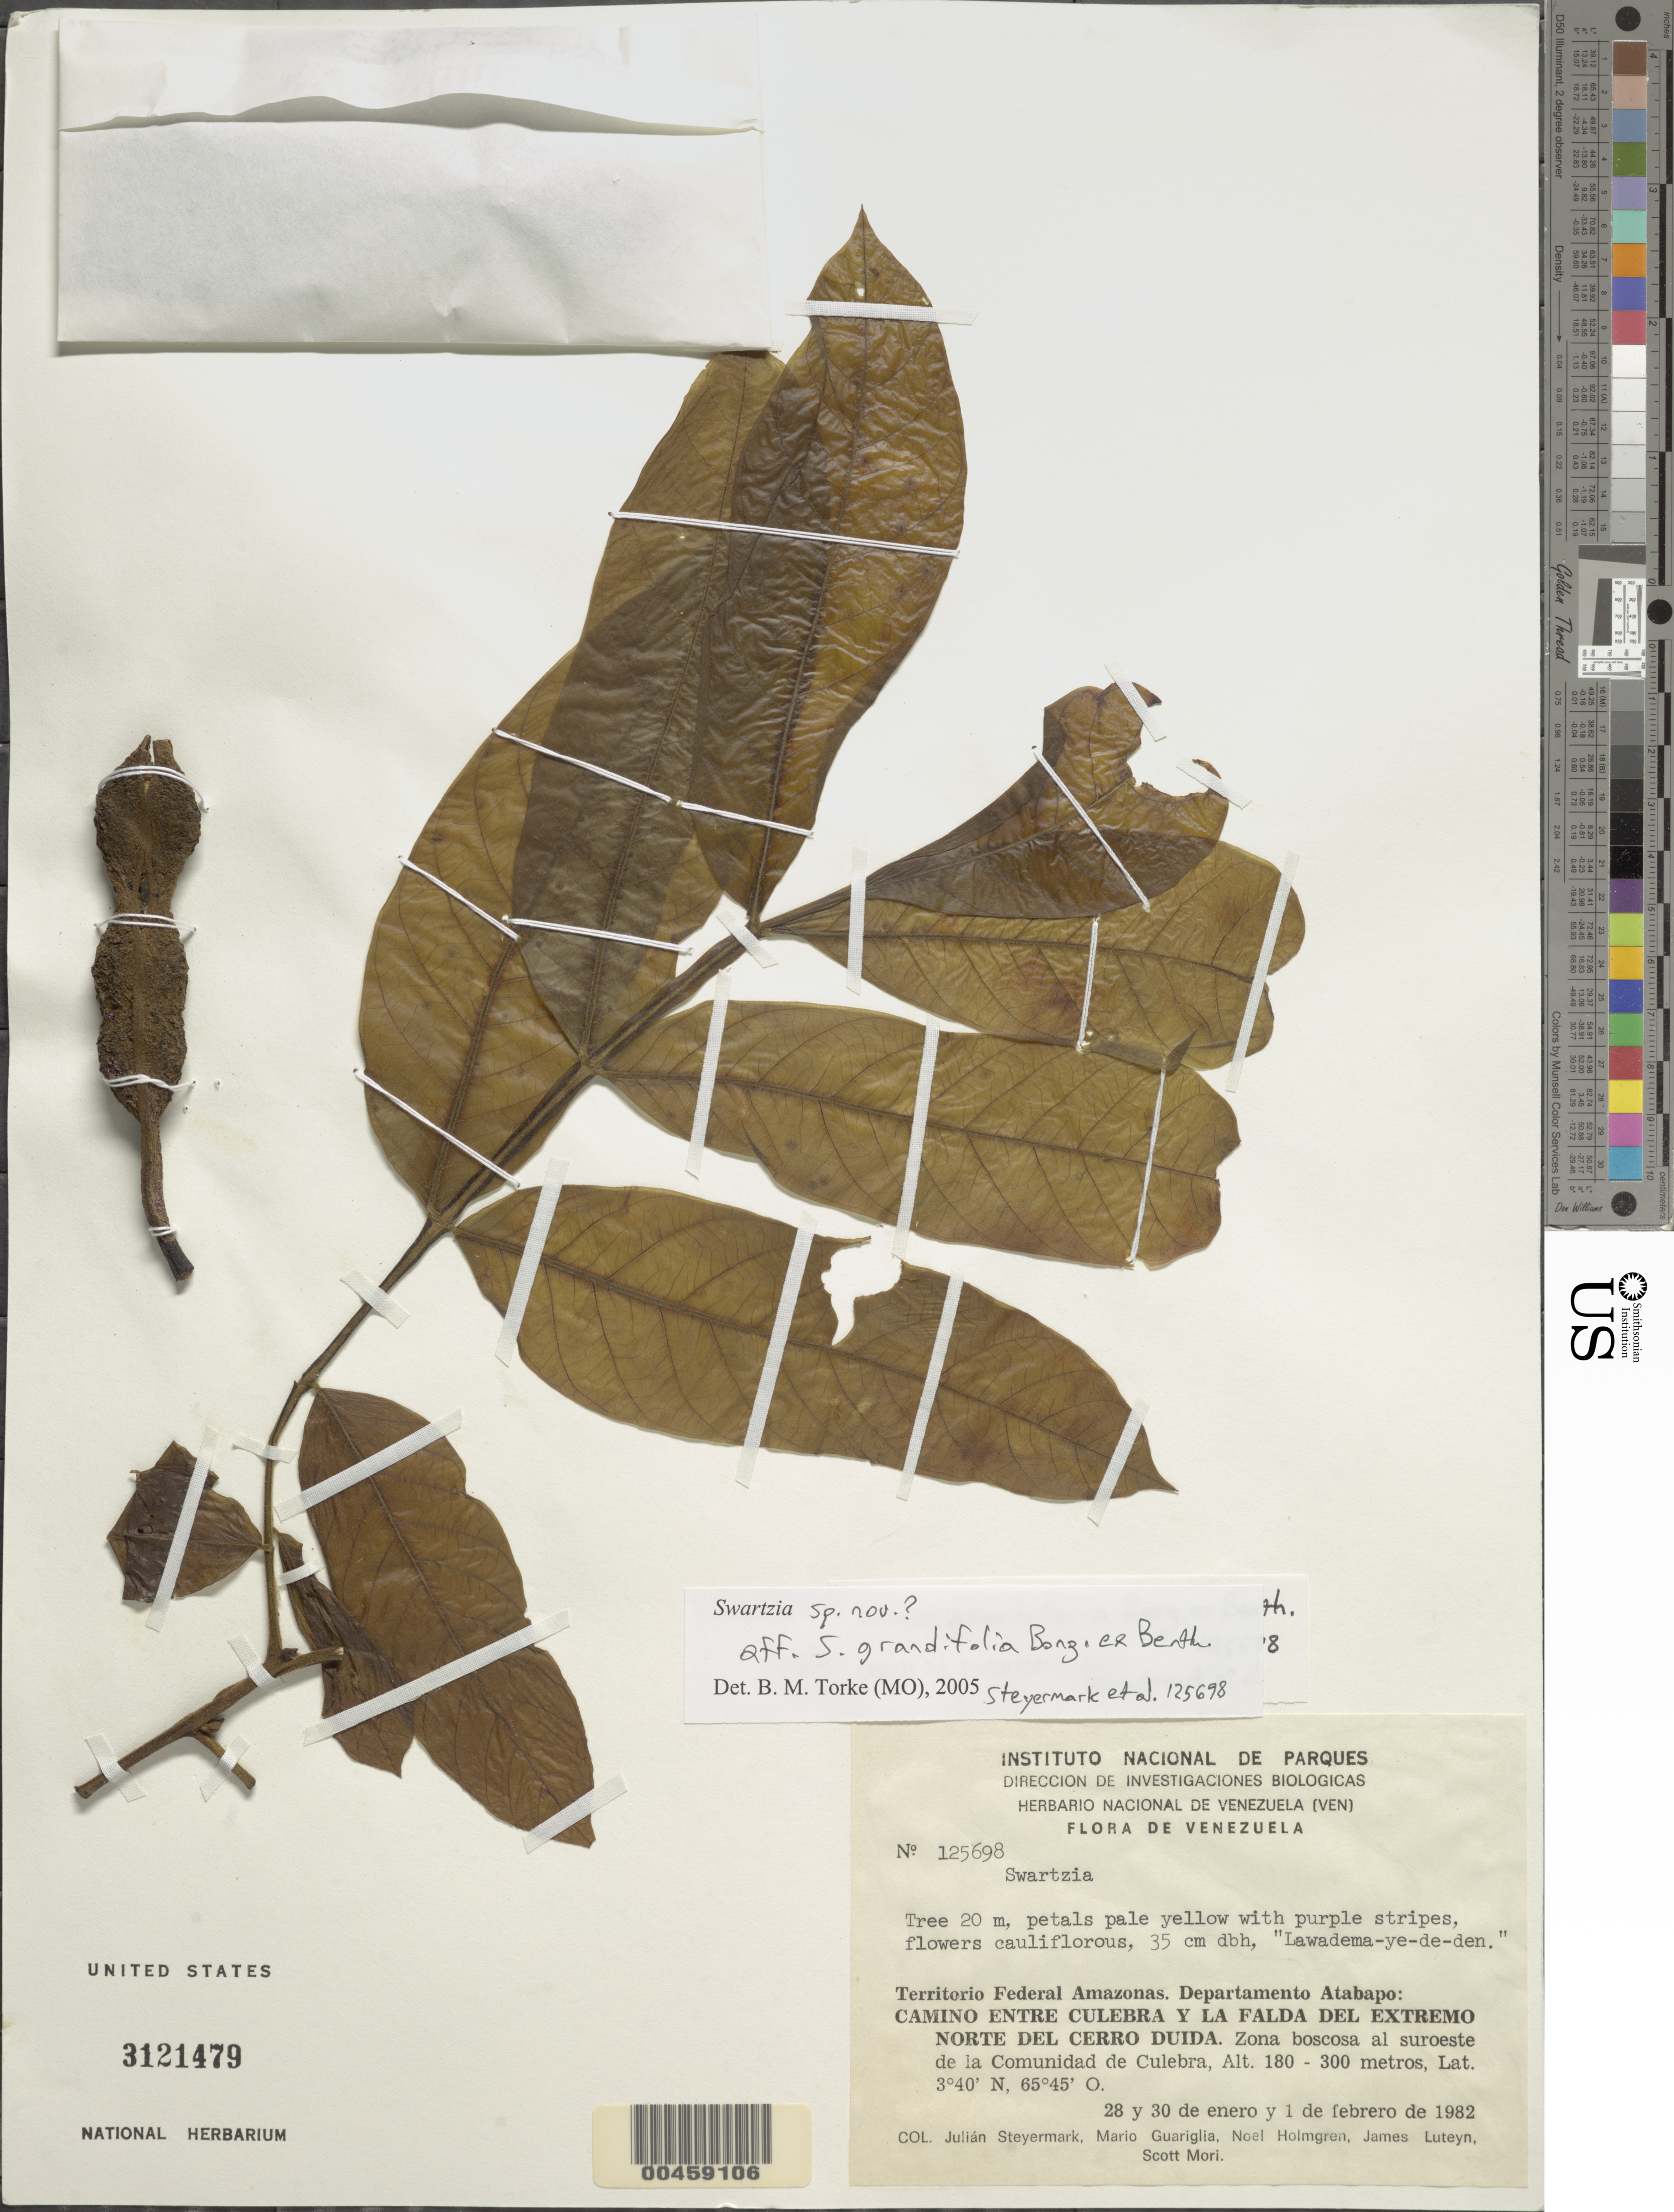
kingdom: Plantae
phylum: Tracheophyta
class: Magnoliopsida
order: Fabales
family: Fabaceae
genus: Swartzia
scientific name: Swartzia sp. nov. aff. grandifolia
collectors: J. Steyermark, M. Guariglia P., N. H. Holmgren, J. L. Luteyn & S. Mori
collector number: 125698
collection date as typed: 28 Jan 1982 to 01 Feb 1982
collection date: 1982-01-28/1982-02-01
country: Venezuela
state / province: Amazonas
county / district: Atabapo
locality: Entre Culebra y La Falda del Extremo Norte del Cerro Duida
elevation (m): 180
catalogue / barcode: US 3121479